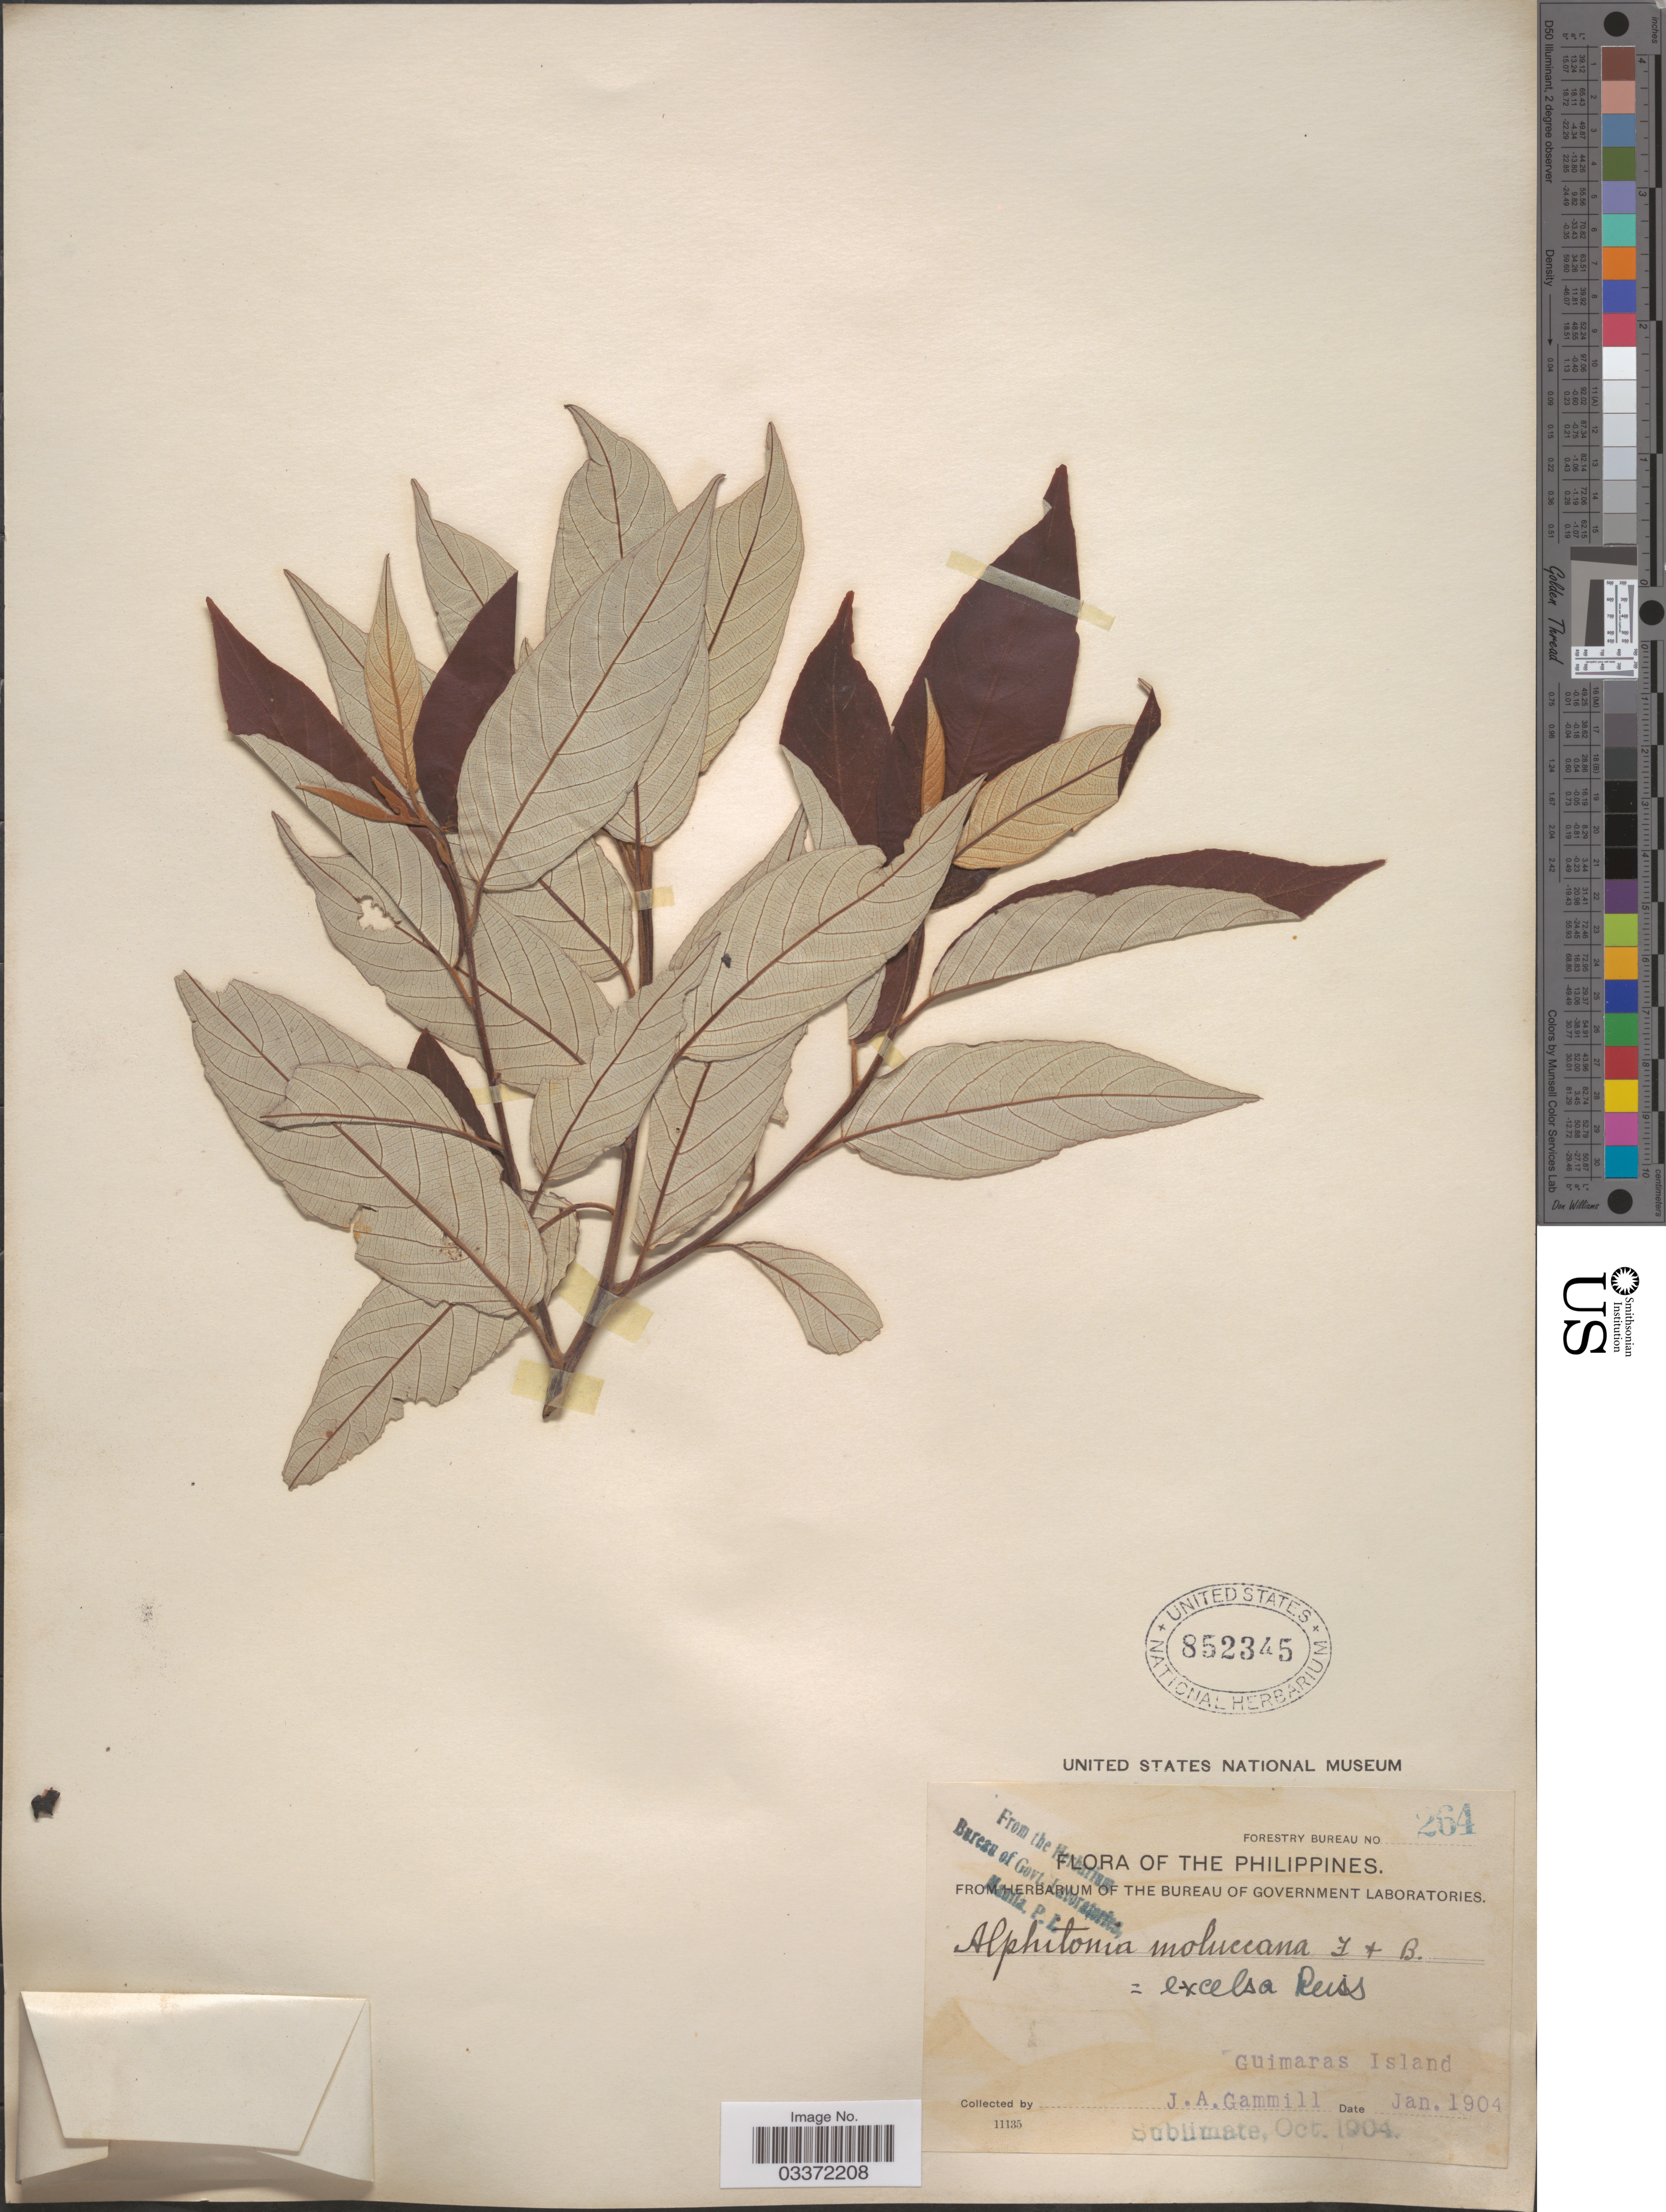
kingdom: Plantae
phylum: Tracheophyta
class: Magnoliopsida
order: Rosales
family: Rhamnaceae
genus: Alphitonia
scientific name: Alphitonia excelsa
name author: Reissek ex Endl.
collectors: J. Gammill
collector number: Forestry Bureau 264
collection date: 1904-01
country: Philippines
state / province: Western Visayas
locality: Guimaras Island.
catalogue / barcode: US 852345